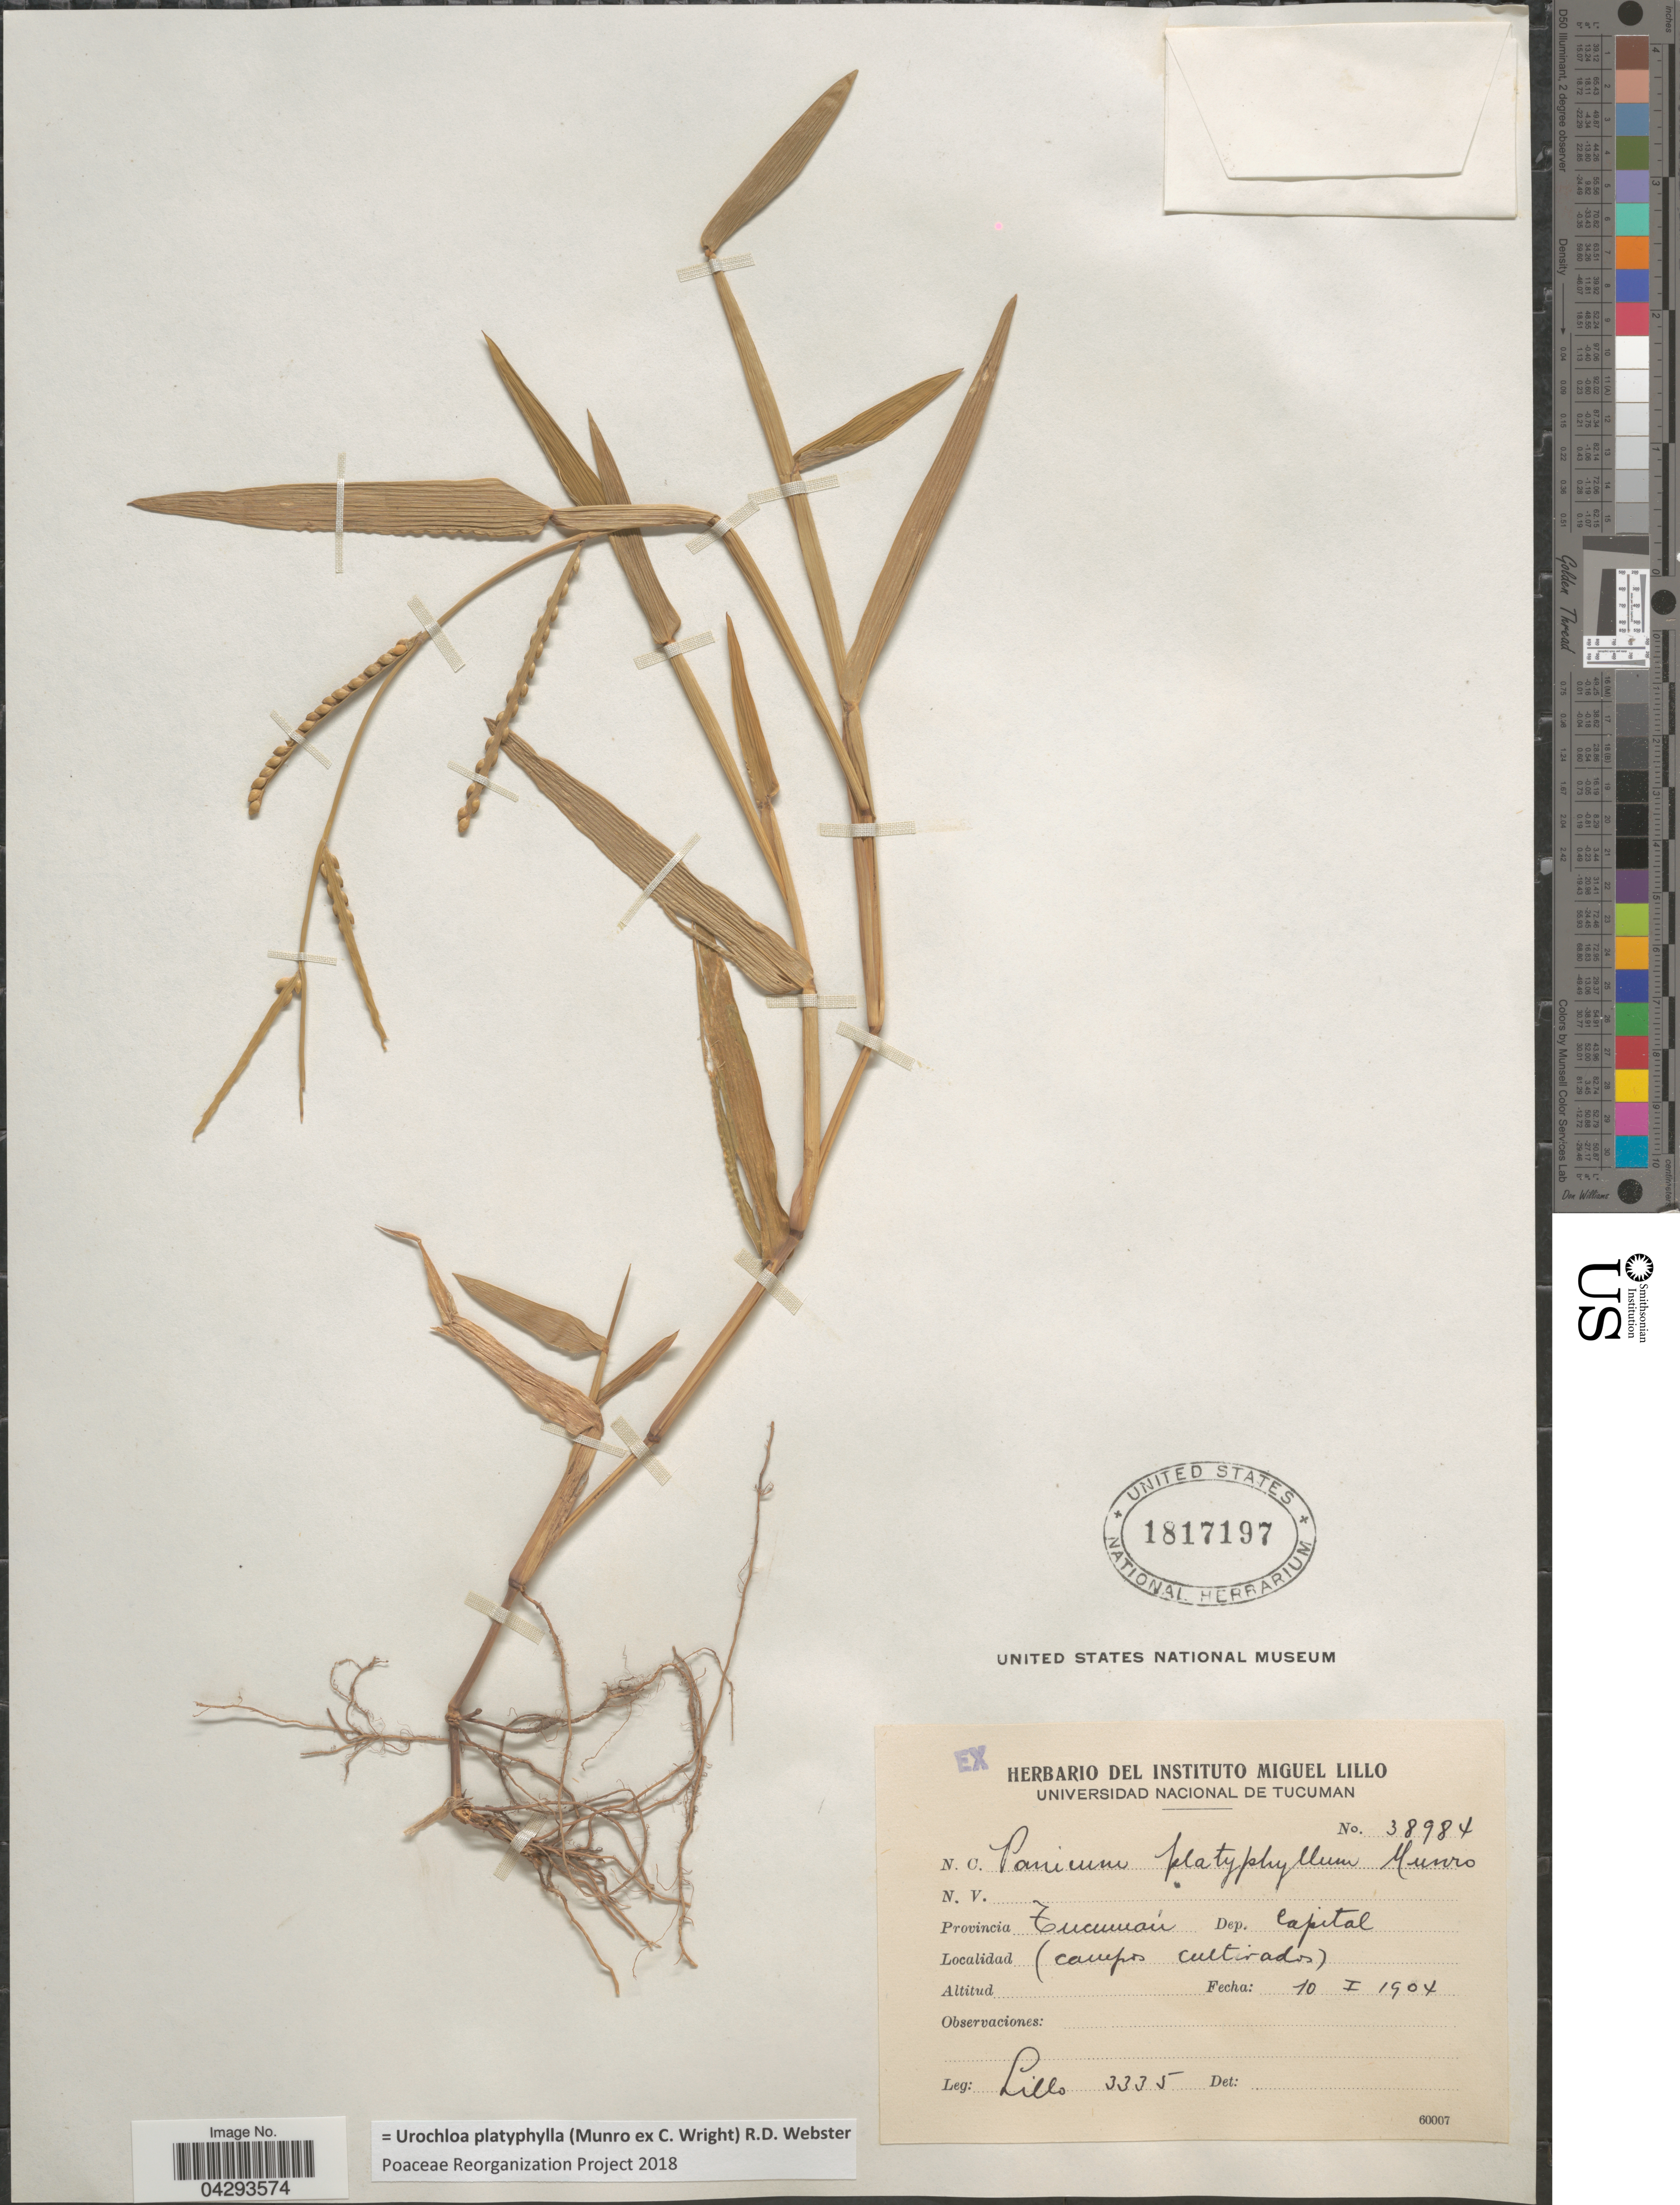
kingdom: Plantae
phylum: Tracheophyta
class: Liliopsida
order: Poales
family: Poaceae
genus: Urochloa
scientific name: Urochloa platyphylla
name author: (Munro ex C. Wright) R.D. Webster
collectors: M. Lillo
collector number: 3335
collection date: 1904-01-10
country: Argentina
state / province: Tucuman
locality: Dept. Capital.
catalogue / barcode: US 1817197